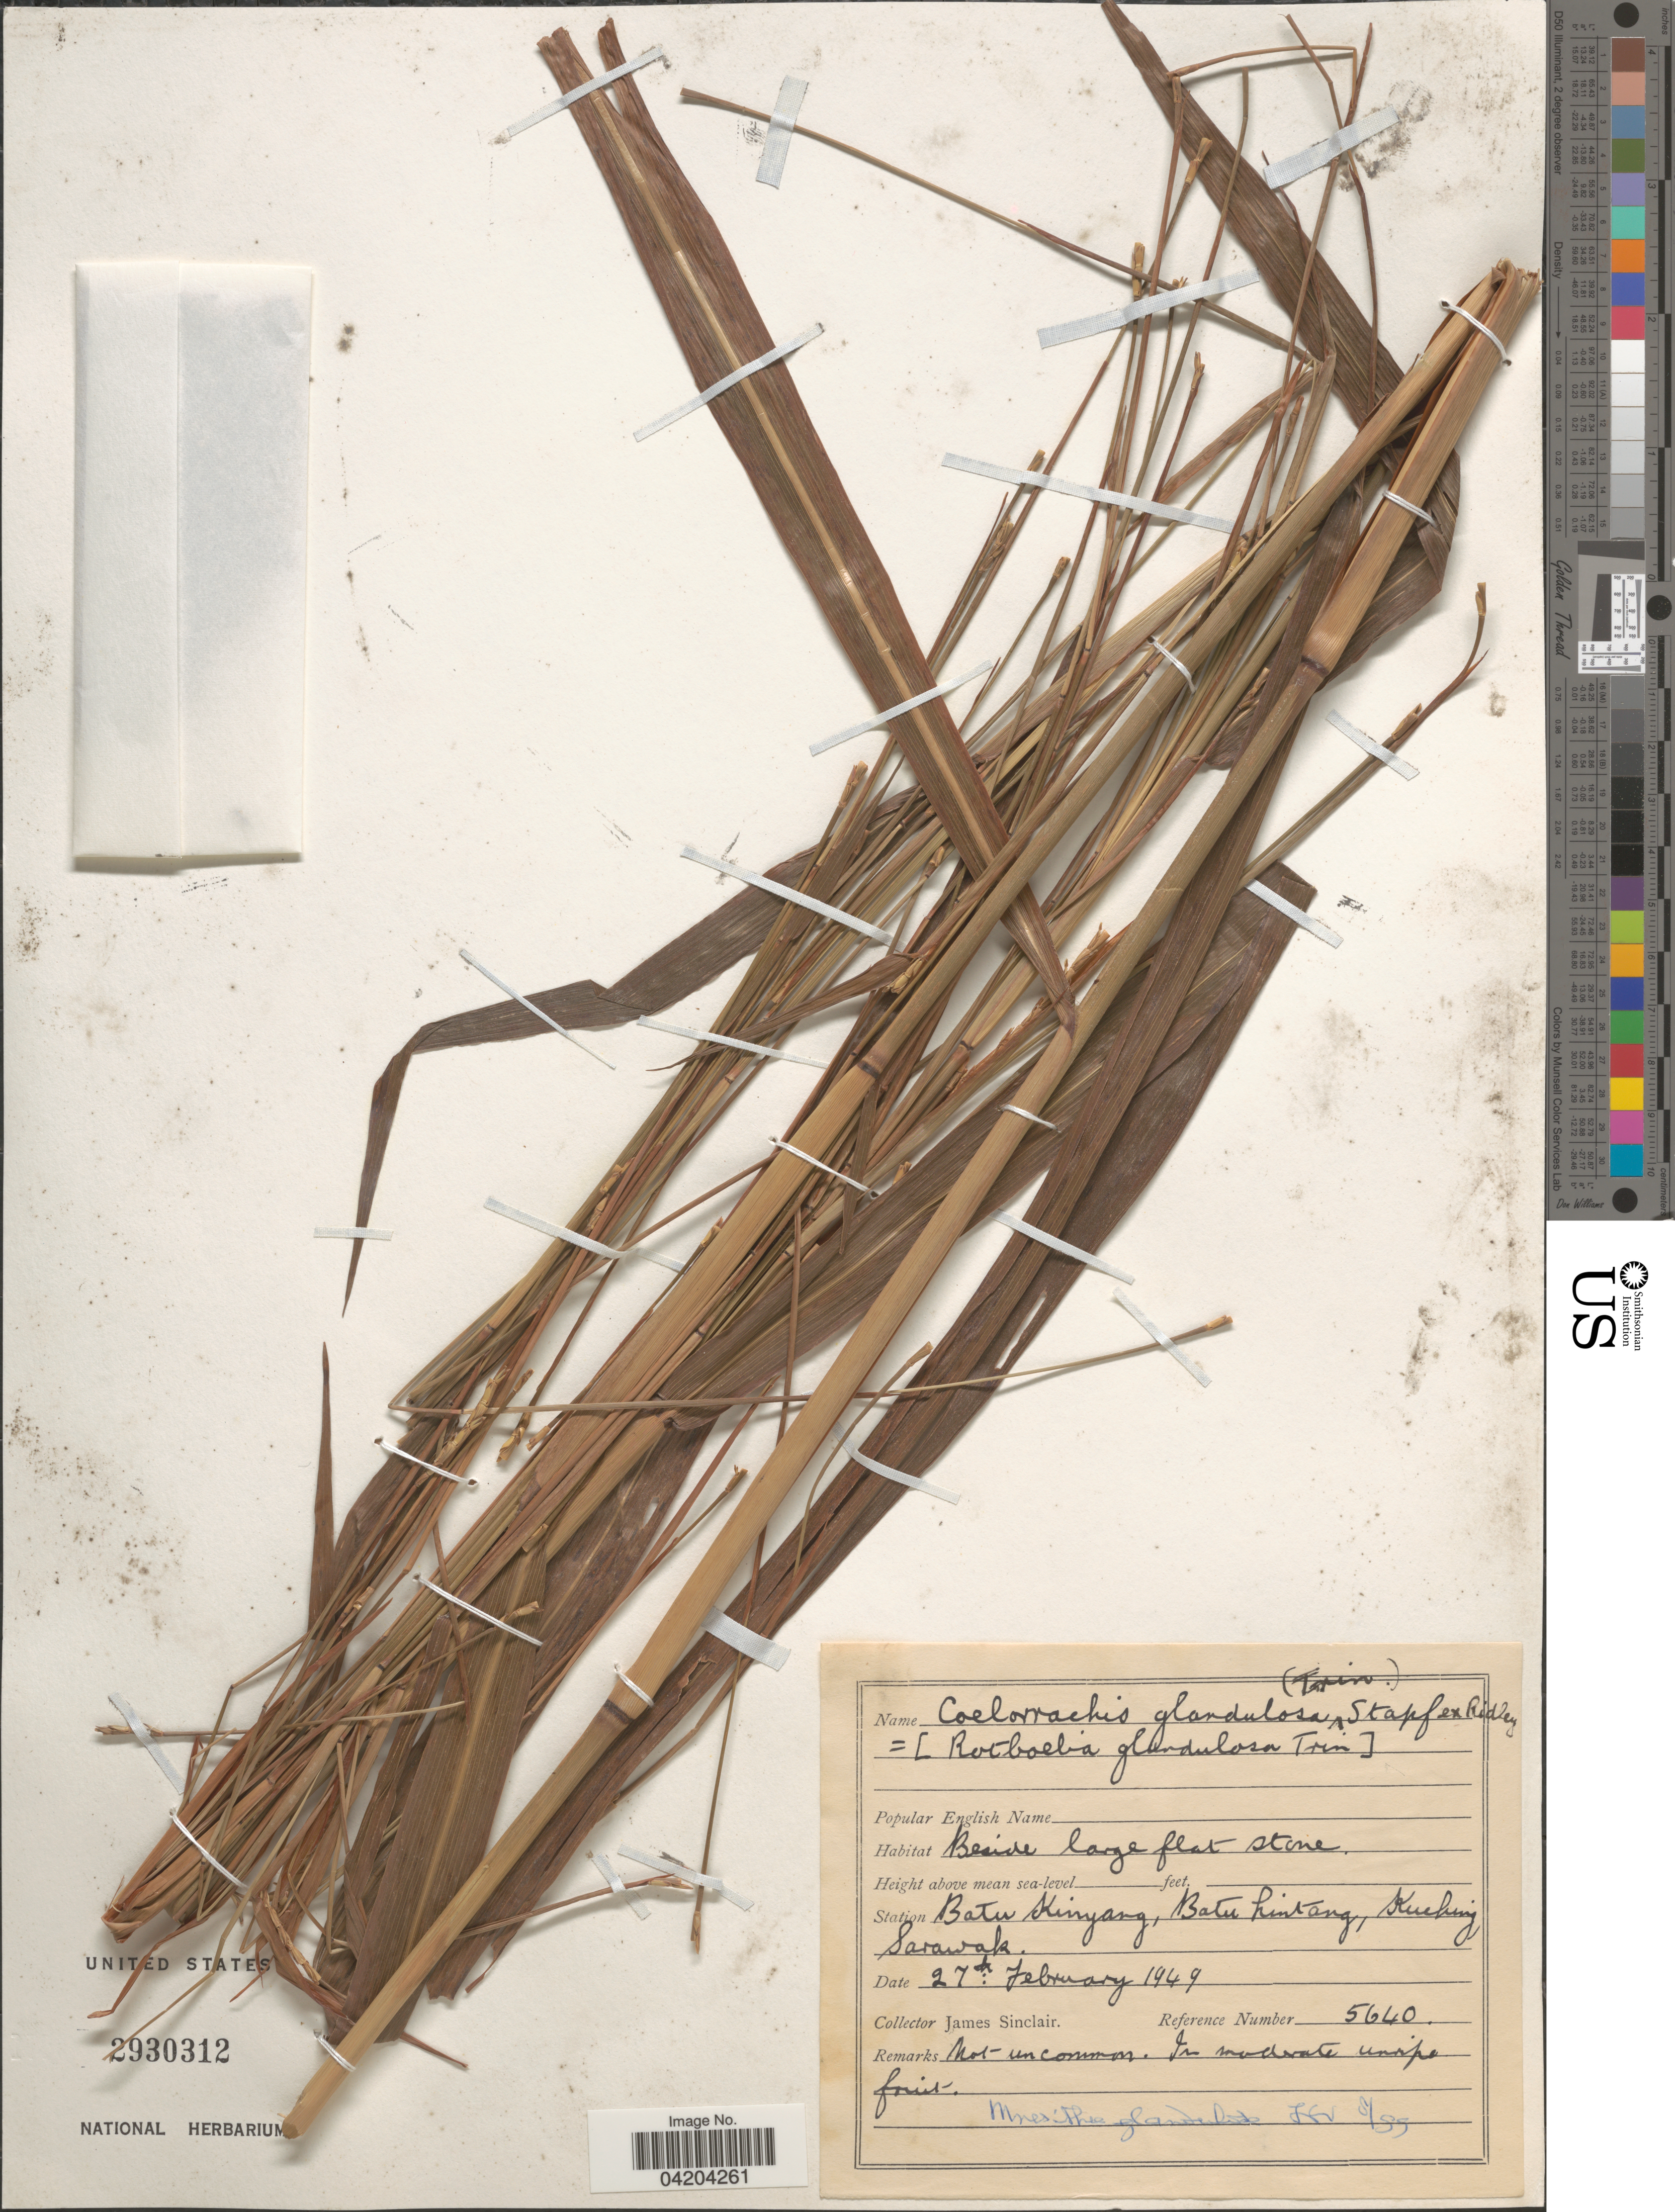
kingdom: Plantae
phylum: Tracheophyta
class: Liliopsida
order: Poales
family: Poaceae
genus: Mnesithea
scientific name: Mnesithea glandulosa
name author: (Trin.) de Koning & Sosef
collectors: J. Sinclair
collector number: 5640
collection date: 1949-02-27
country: Malaysia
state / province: Sarawak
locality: Station Batu Kinyang, Batu Lintang, Kuching.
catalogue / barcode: US 2930312